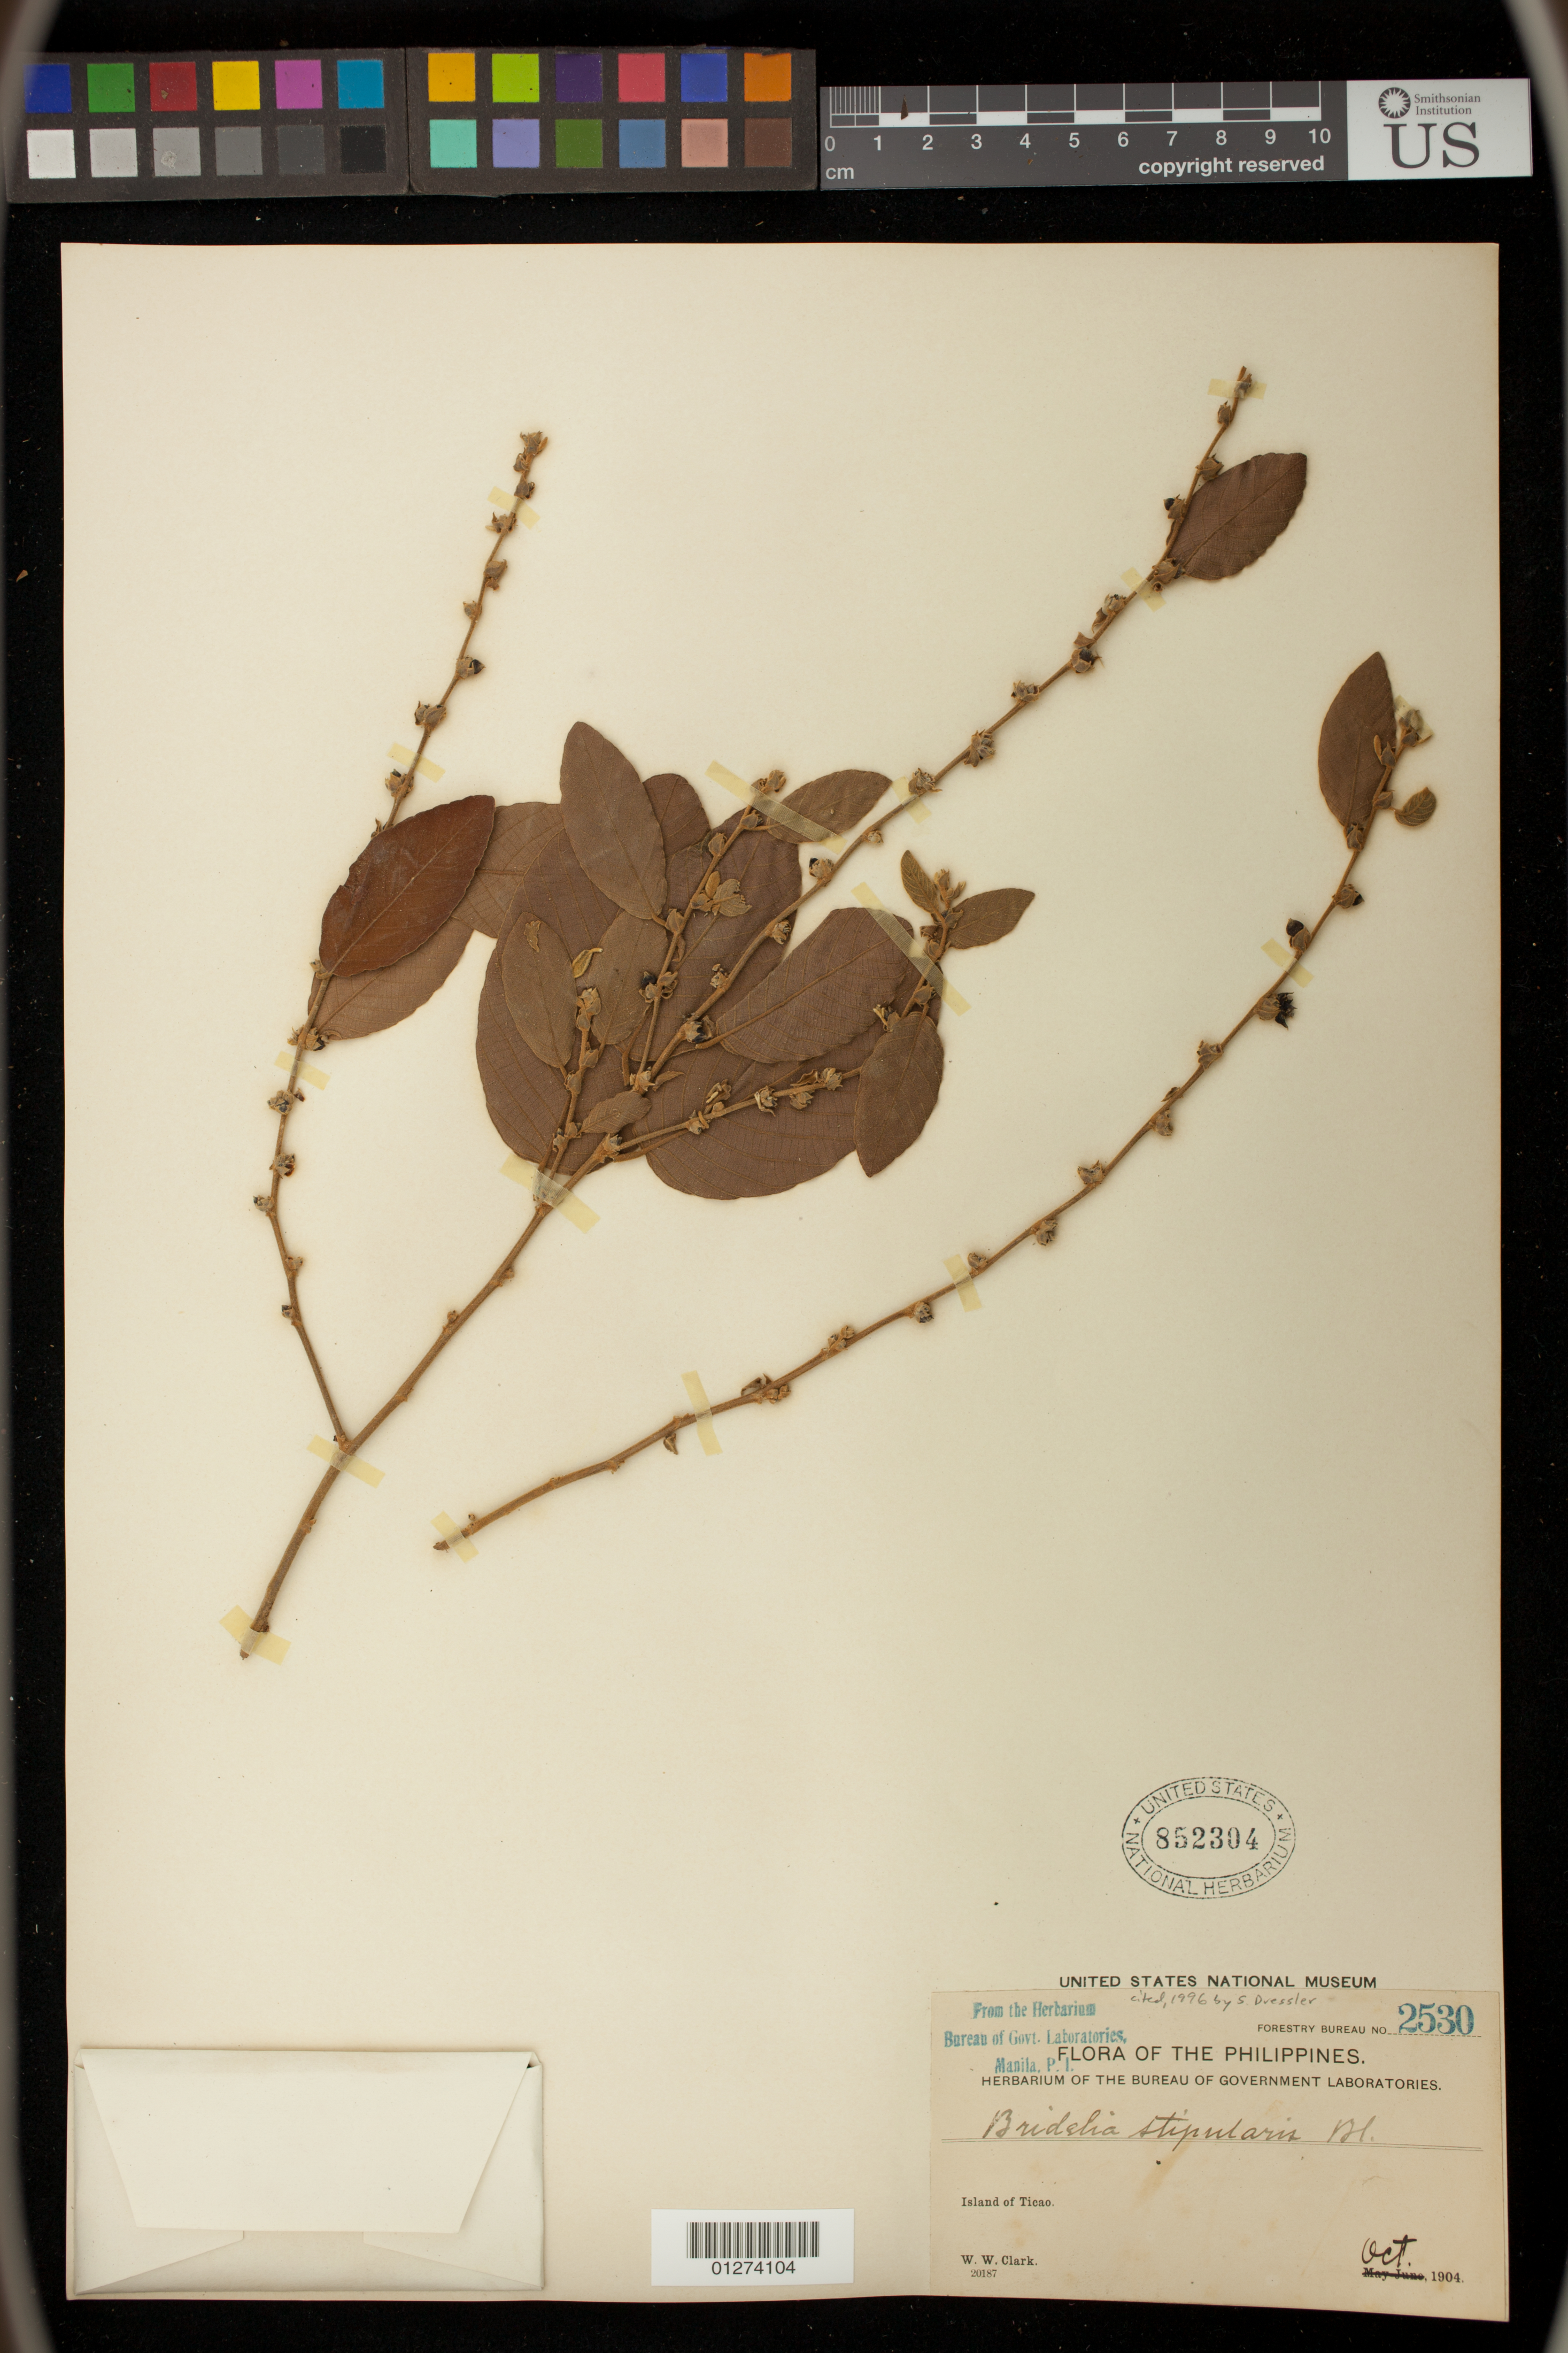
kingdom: Plantae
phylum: Tracheophyta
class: Magnoliopsida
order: Malpighiales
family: Phyllanthaceae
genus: Bridelia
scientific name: Bridelia stipularis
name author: (L.) Blume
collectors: W. W. Clark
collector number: For. Bur. 2530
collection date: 1904-10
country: Philippines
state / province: Bicol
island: Ticao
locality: Island of Ticao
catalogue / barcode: US 852304